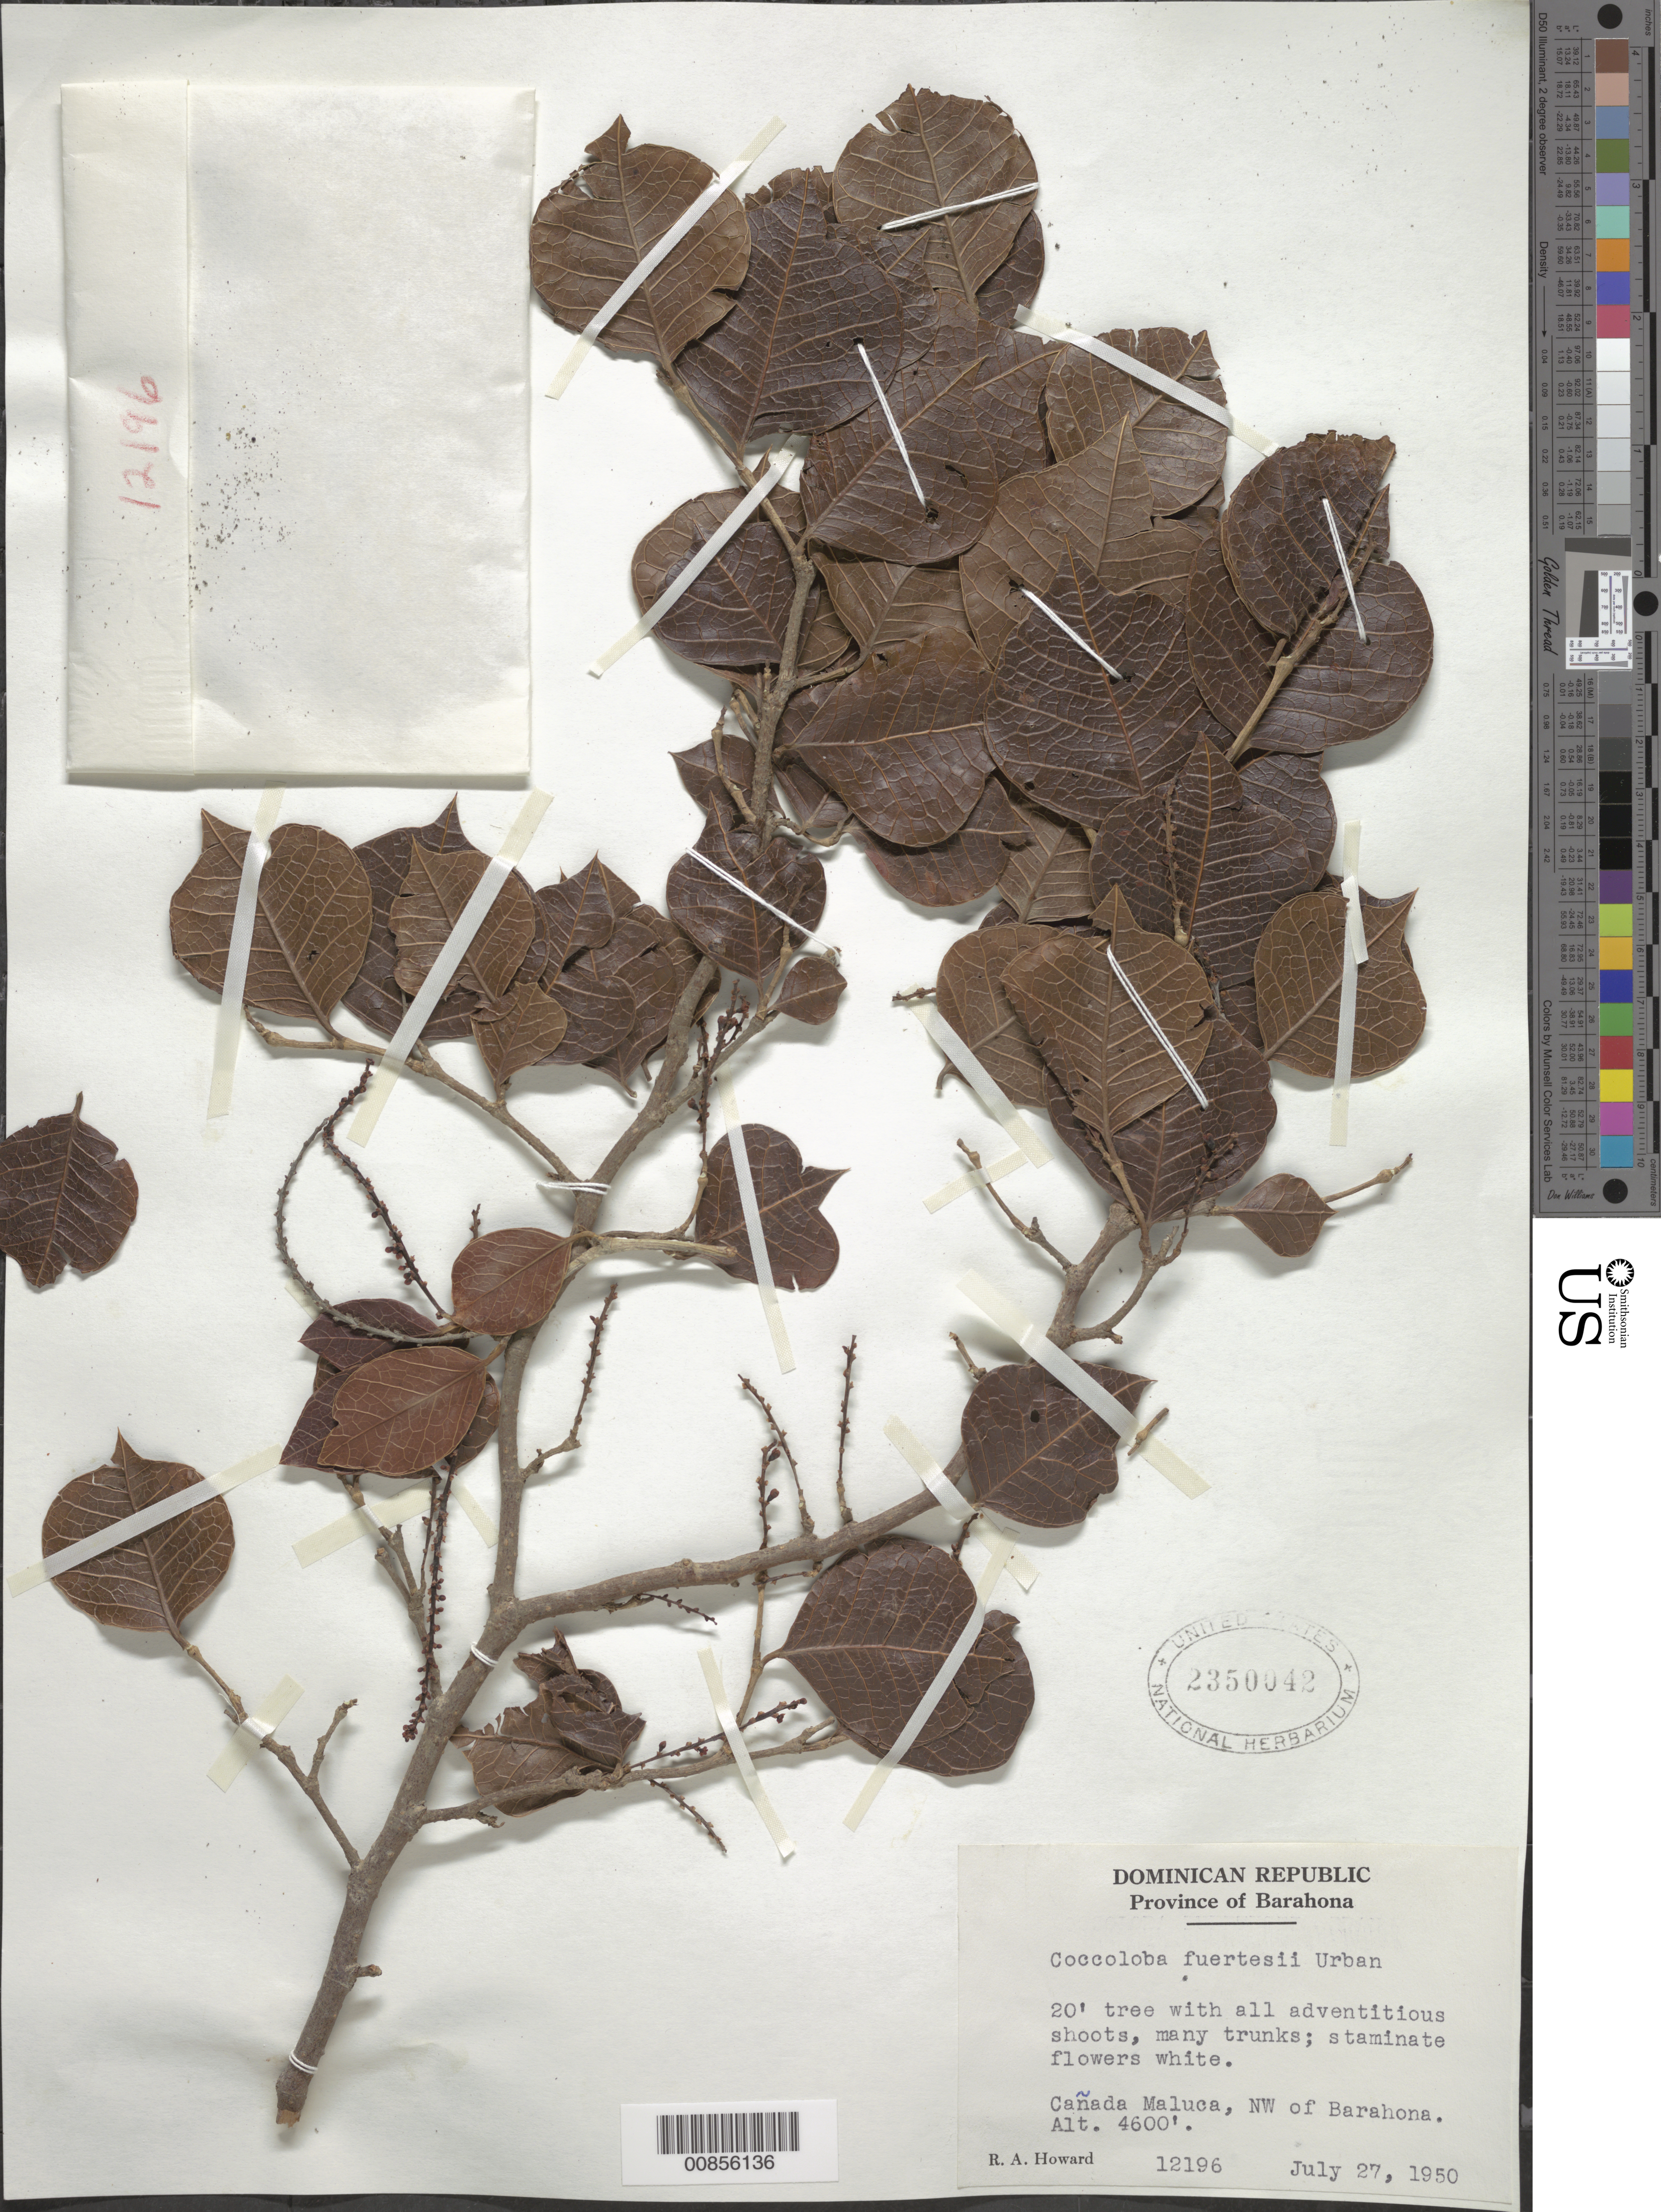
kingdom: Plantae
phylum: Tracheophyta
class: Magnoliopsida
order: Caryophyllales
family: Polygonaceae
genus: Coccoloba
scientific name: Coccoloba fuertesii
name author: Urb.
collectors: R. A. Howard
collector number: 12196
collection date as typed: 27 Jul 1950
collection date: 1950-07-27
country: Dominican Republic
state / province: Barahona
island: Hispaniola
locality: Cañada Maluca, NW of Barahona.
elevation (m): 1402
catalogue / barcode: US 2350042